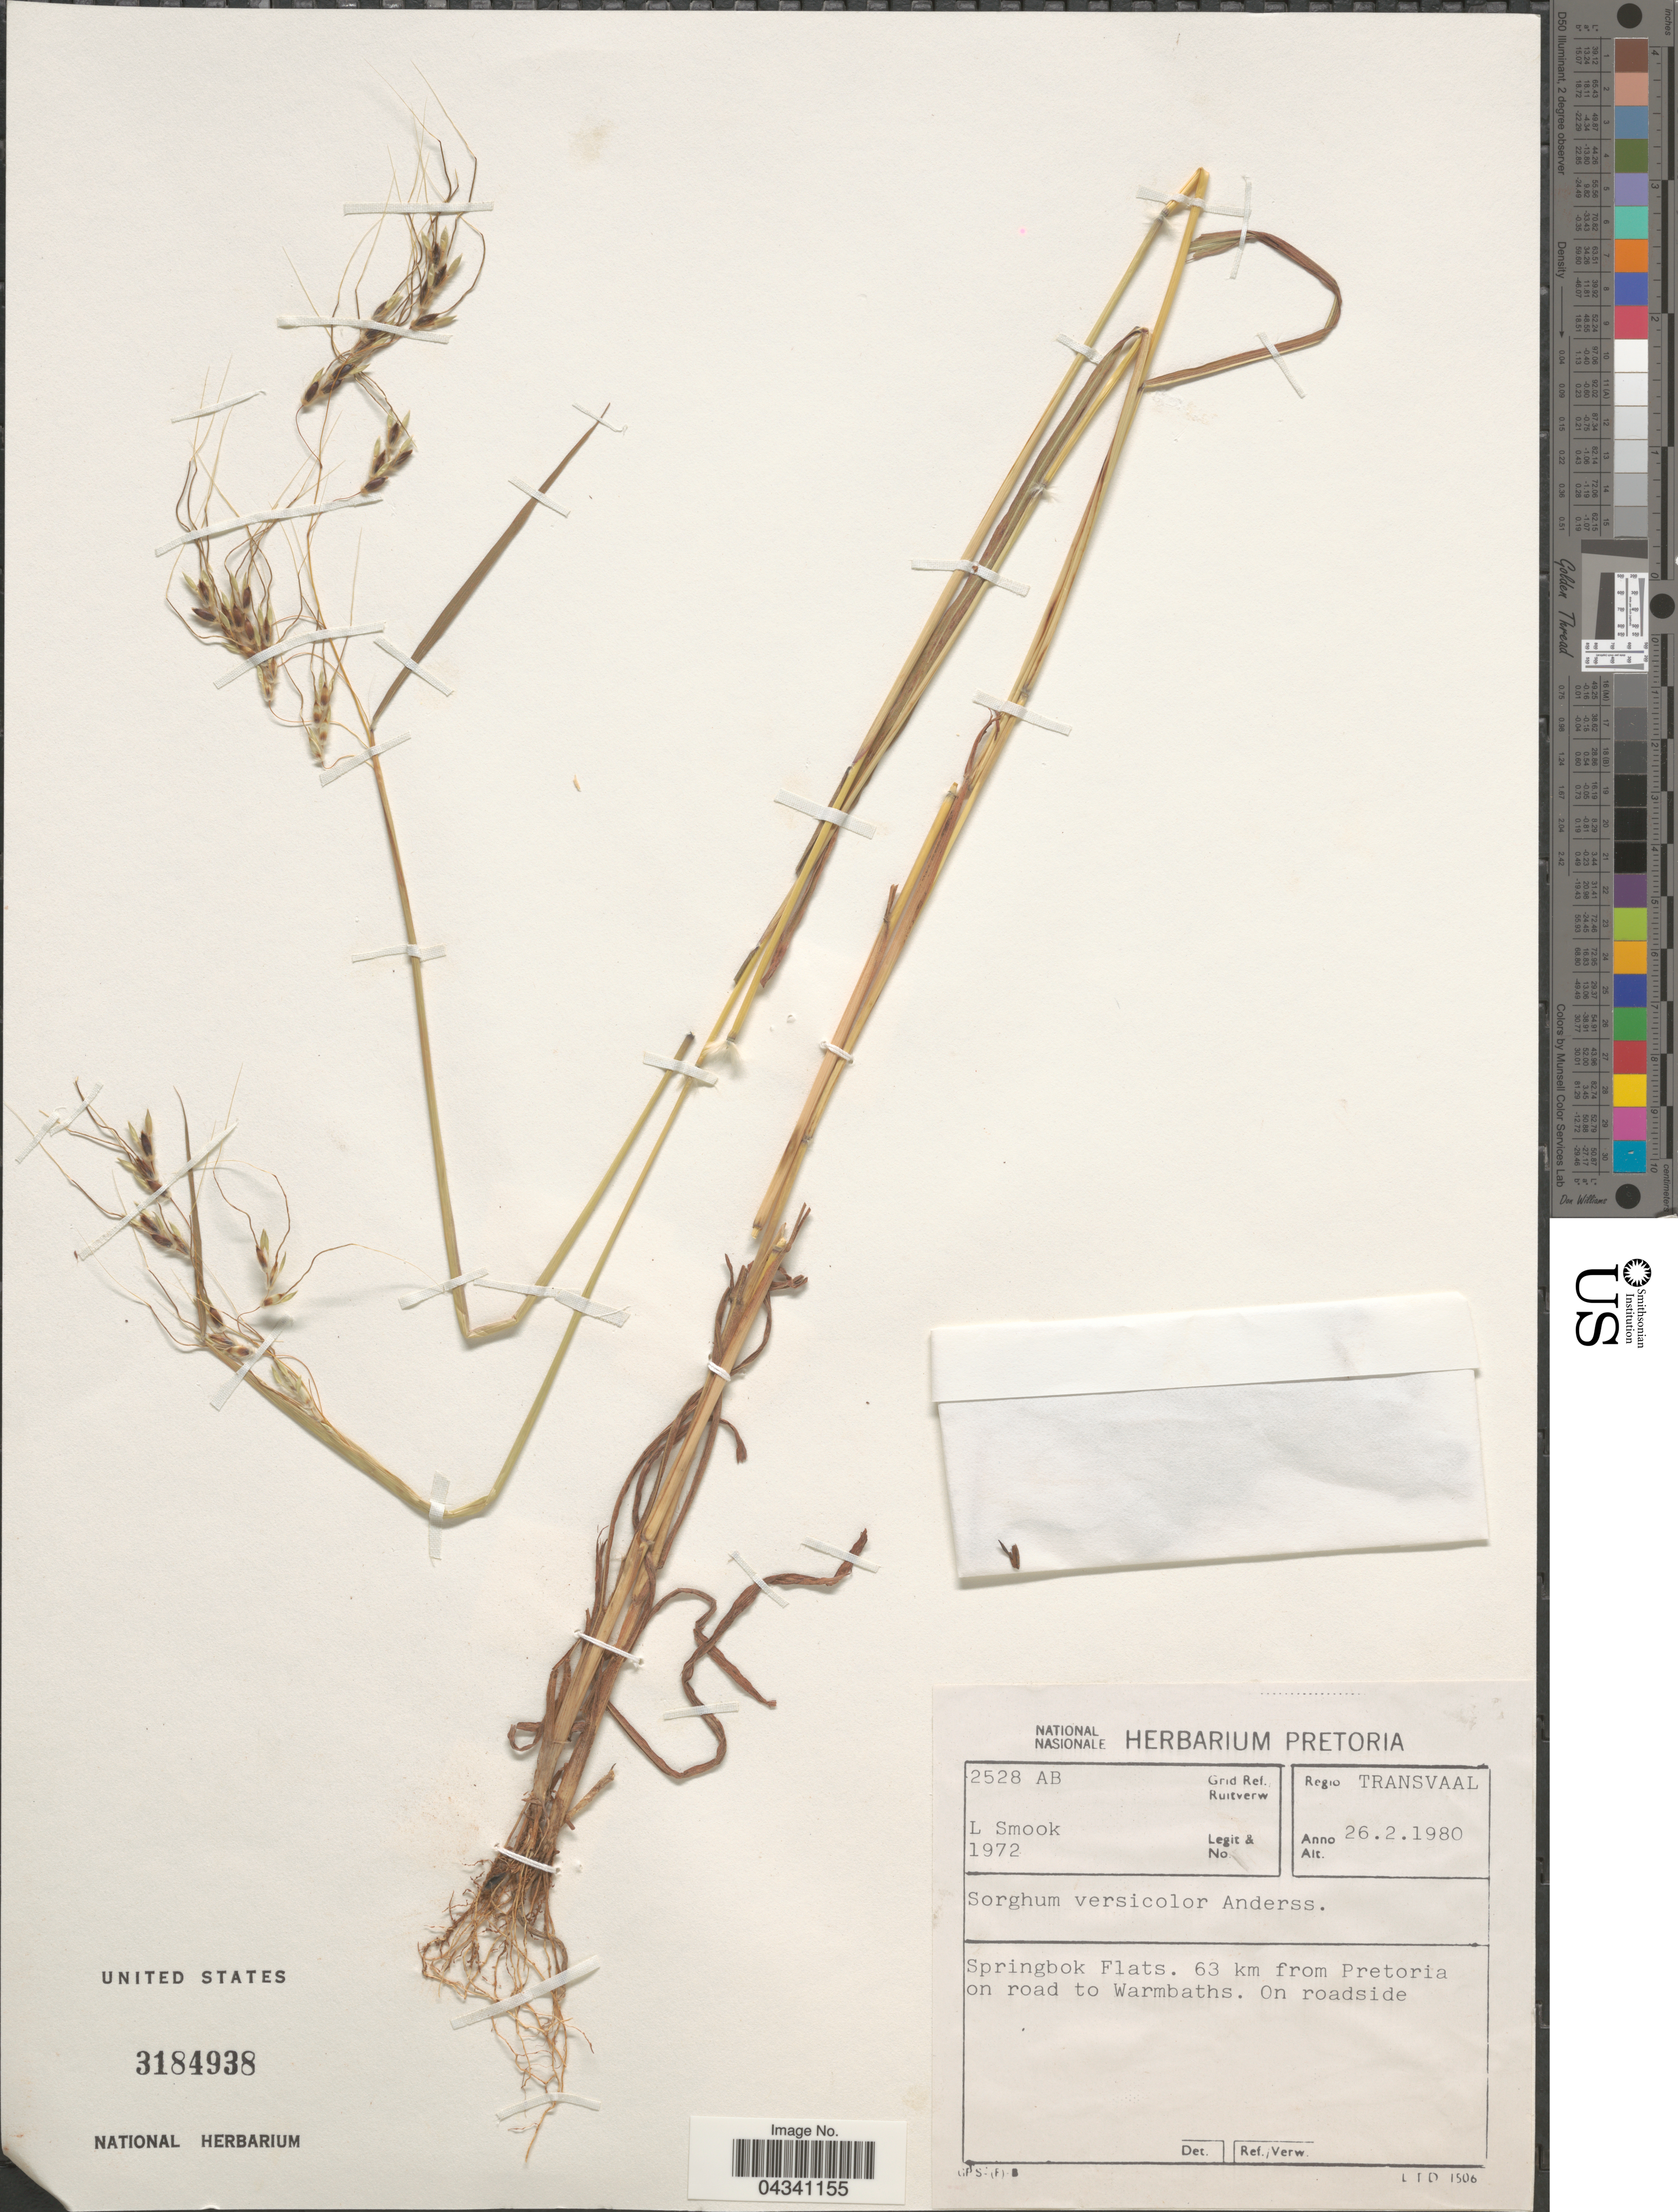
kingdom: Plantae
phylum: Tracheophyta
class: Liliopsida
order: Poales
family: Poaceae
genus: Sorghum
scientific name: Sorghum versicolor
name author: Andersson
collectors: L. Smook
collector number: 1972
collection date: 1980-02-26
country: South Africa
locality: Grid. Ref. Ruitverw. 2528 Ab. Regio Transvaal. Sprinbok Flats. 63 km from Pretoria on road to Warmbaths.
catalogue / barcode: US 3184938